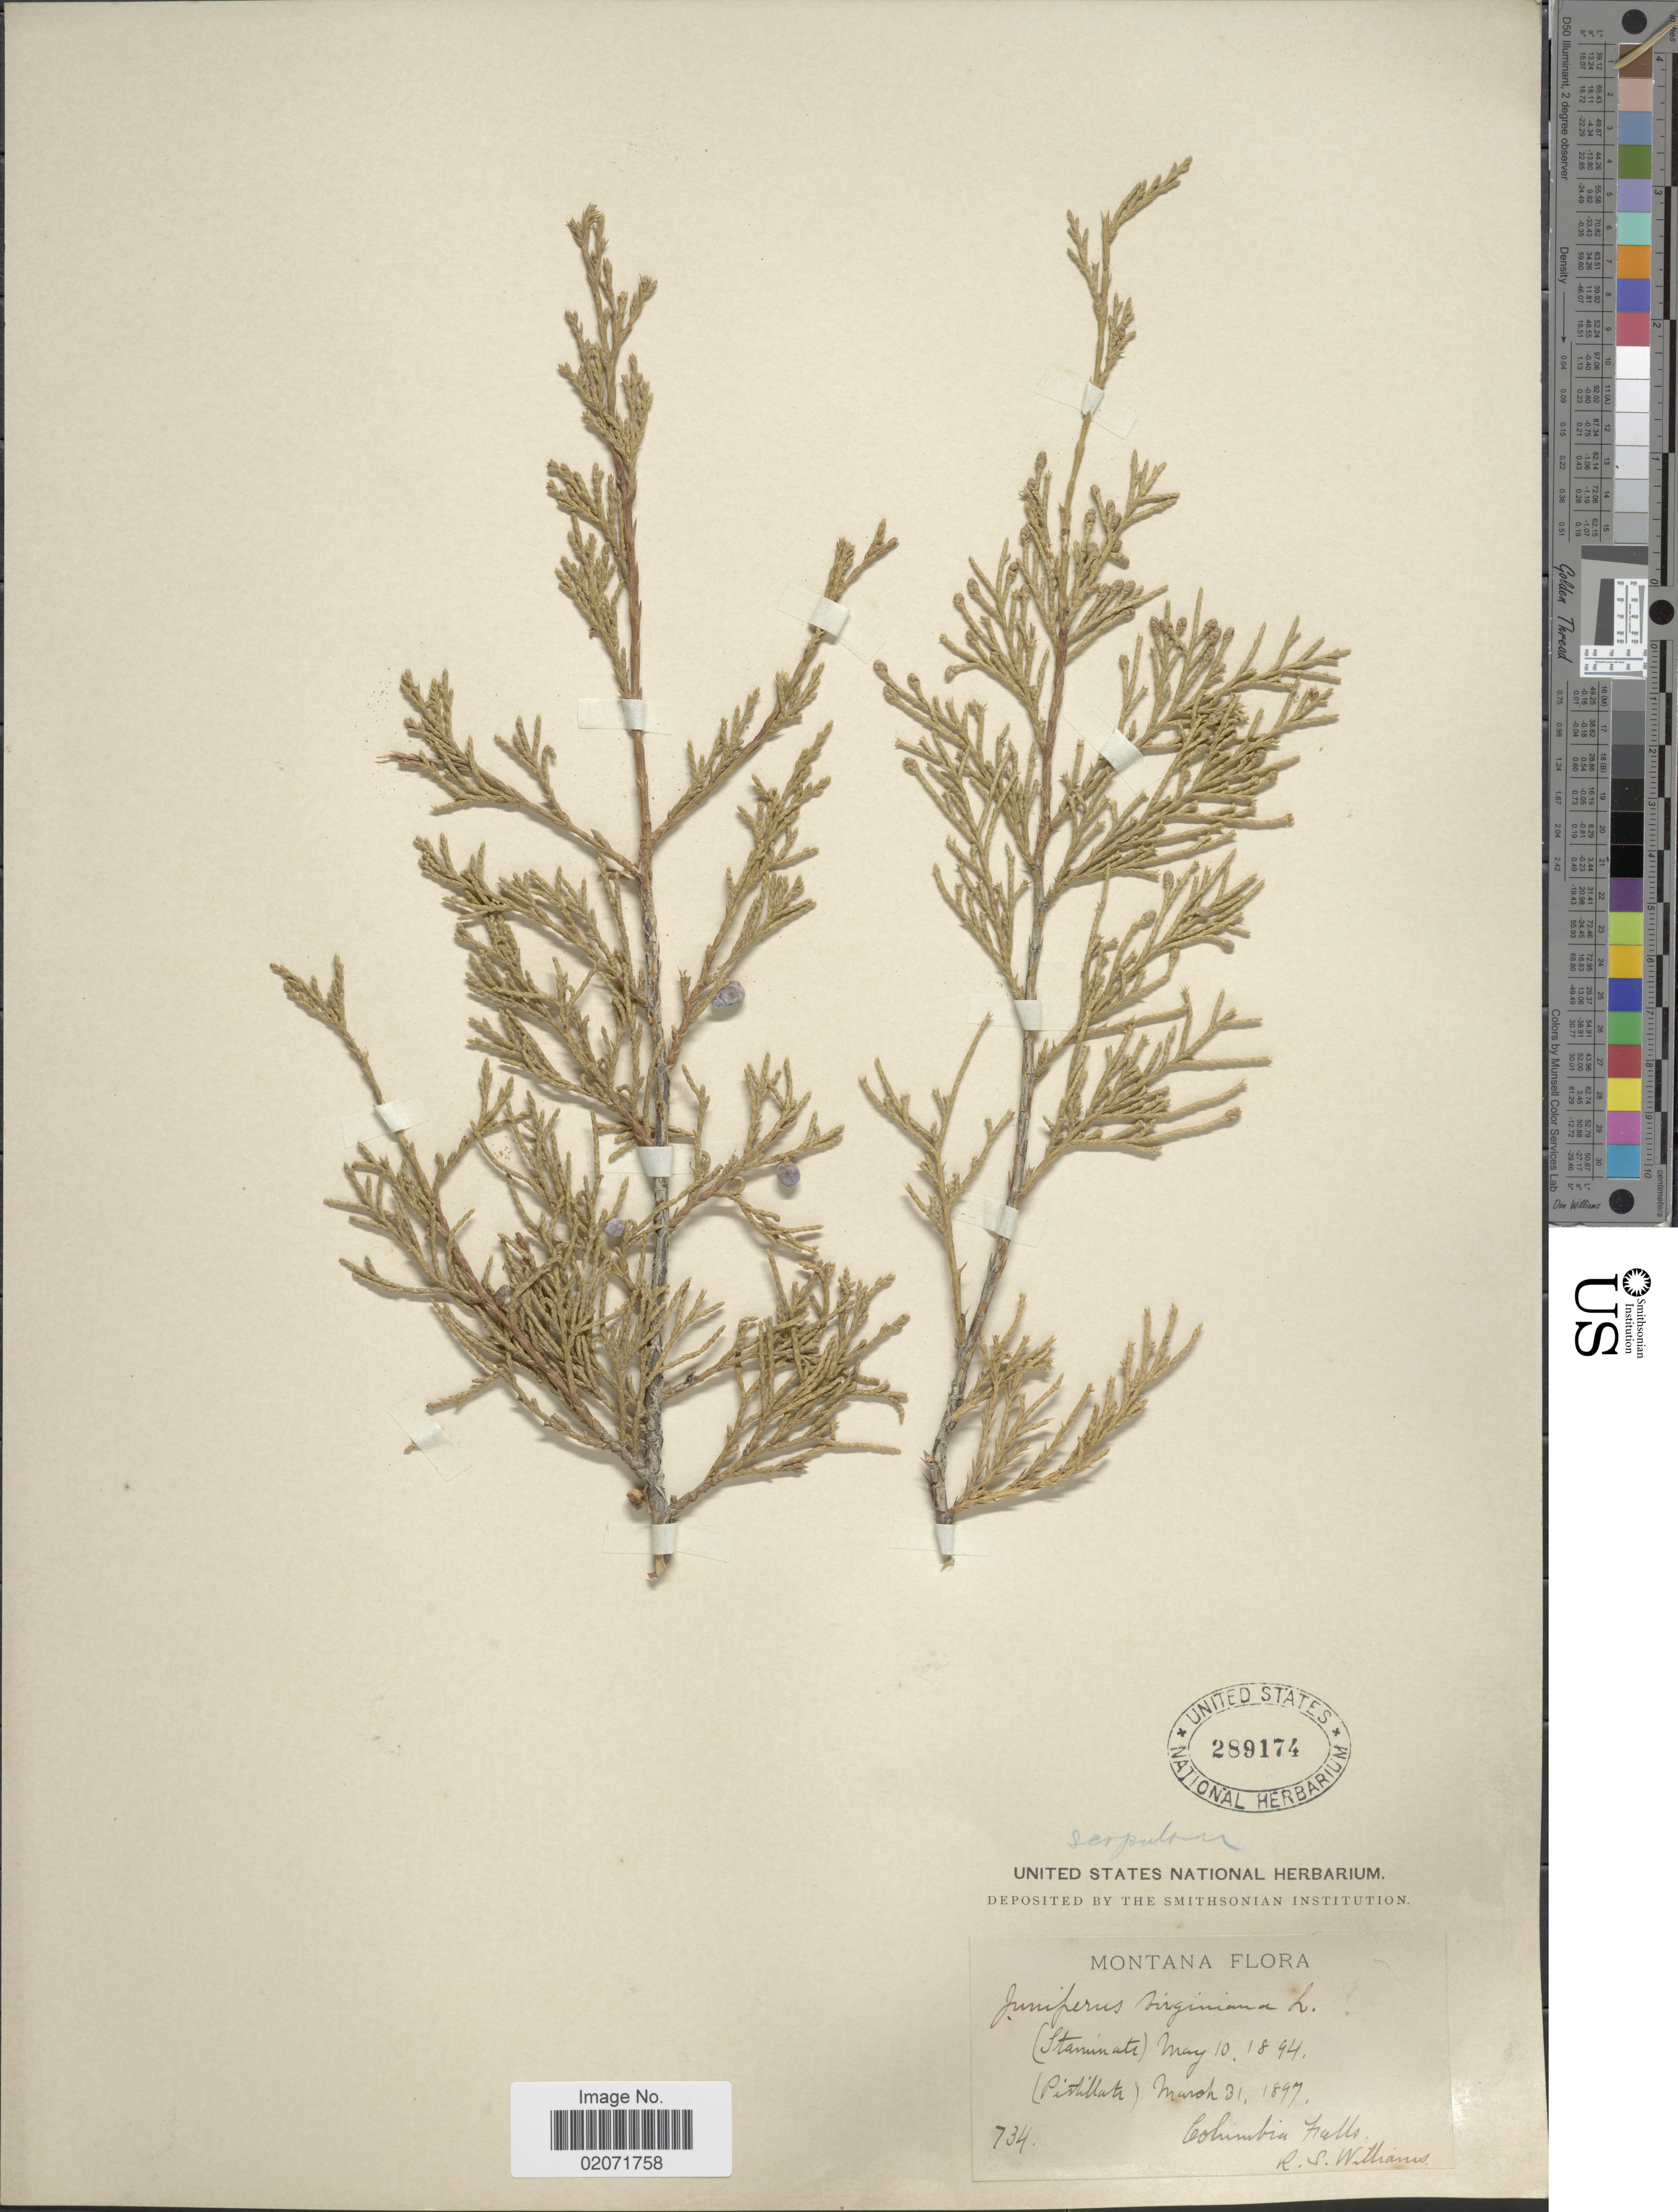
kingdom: Plantae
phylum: Tracheophyta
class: Pinopsida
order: Pinales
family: Cupressaceae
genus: Juniperus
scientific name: Juniperus scopulorum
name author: Sarg.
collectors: R. S. Williams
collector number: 734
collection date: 1894-05-10/1897-03-31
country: United States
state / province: Montana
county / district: Flathead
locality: Columbia Falls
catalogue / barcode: US 289174